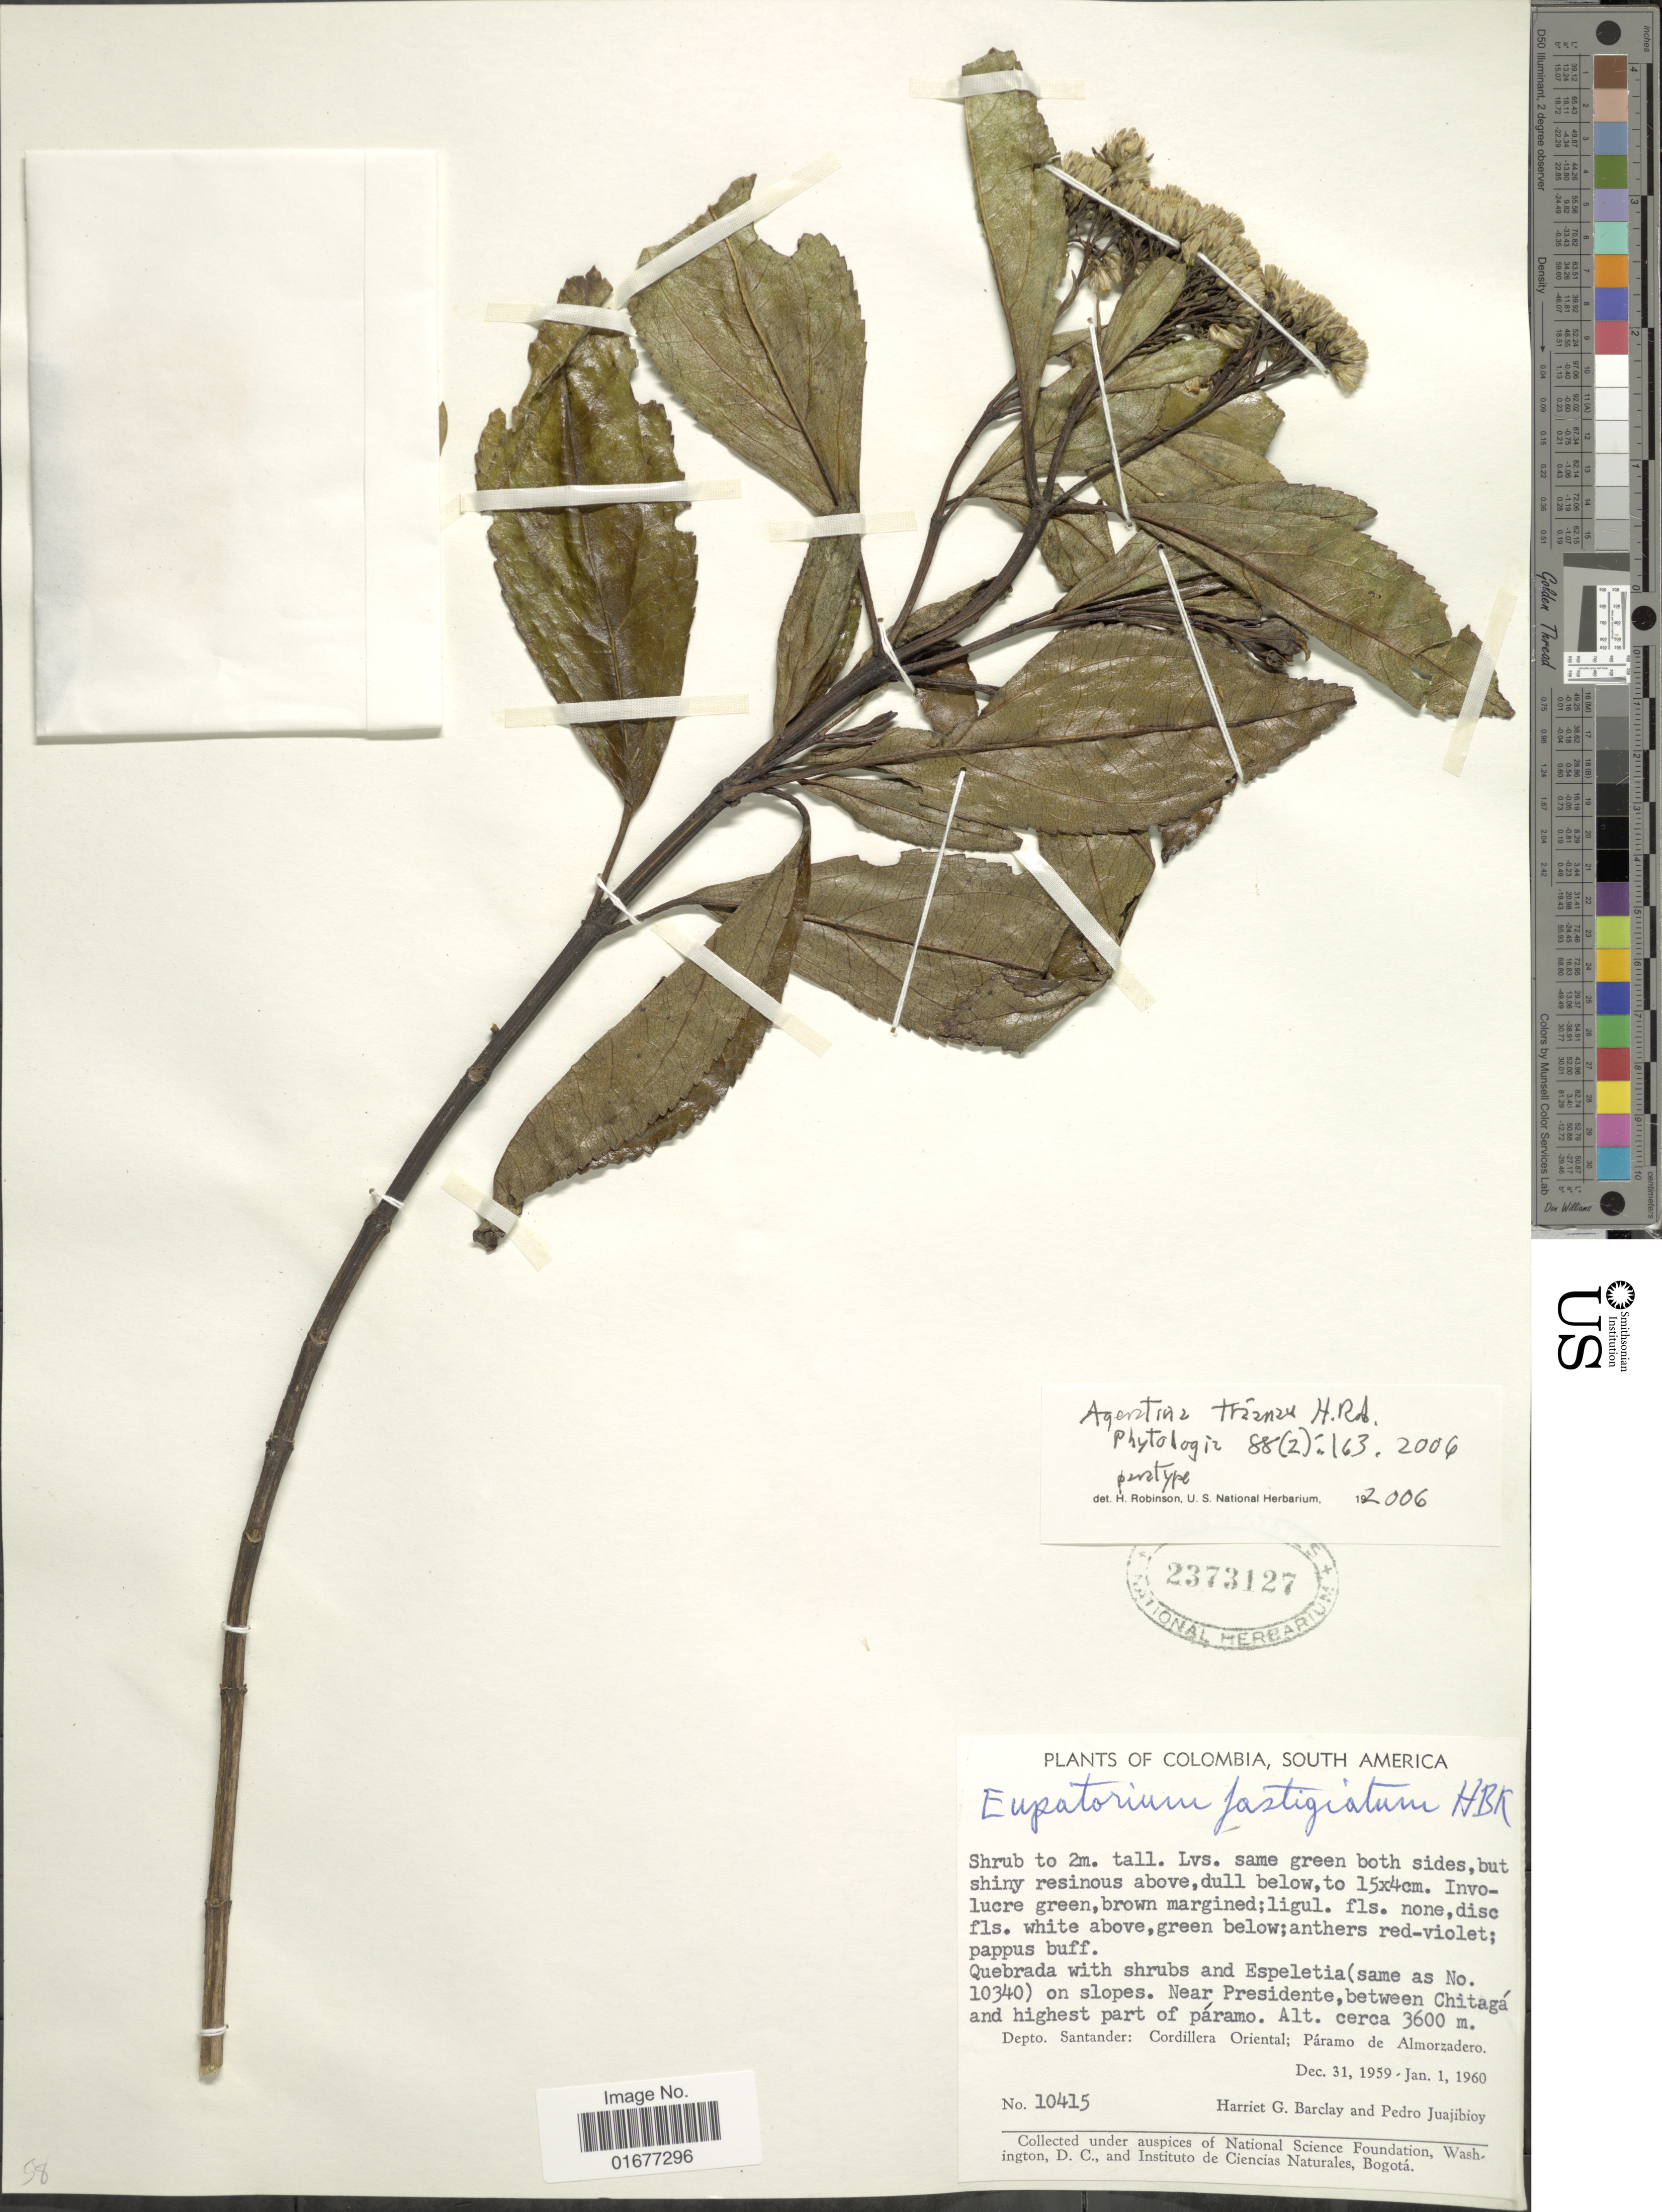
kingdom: Plantae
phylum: Tracheophyta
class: Magnoliopsida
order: Asterales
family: Asteraceae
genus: Ageratina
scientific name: Ageratina fastigiata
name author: (Kunth) R.M. King & H. Rob.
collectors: H. G. Barclay & P. Juajibioy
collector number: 10415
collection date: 1959-12-31/1960-01-01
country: Colombia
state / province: Santander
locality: Cordillera Oriental; Paramo de Almorzadero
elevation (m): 3600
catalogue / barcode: US 2373127